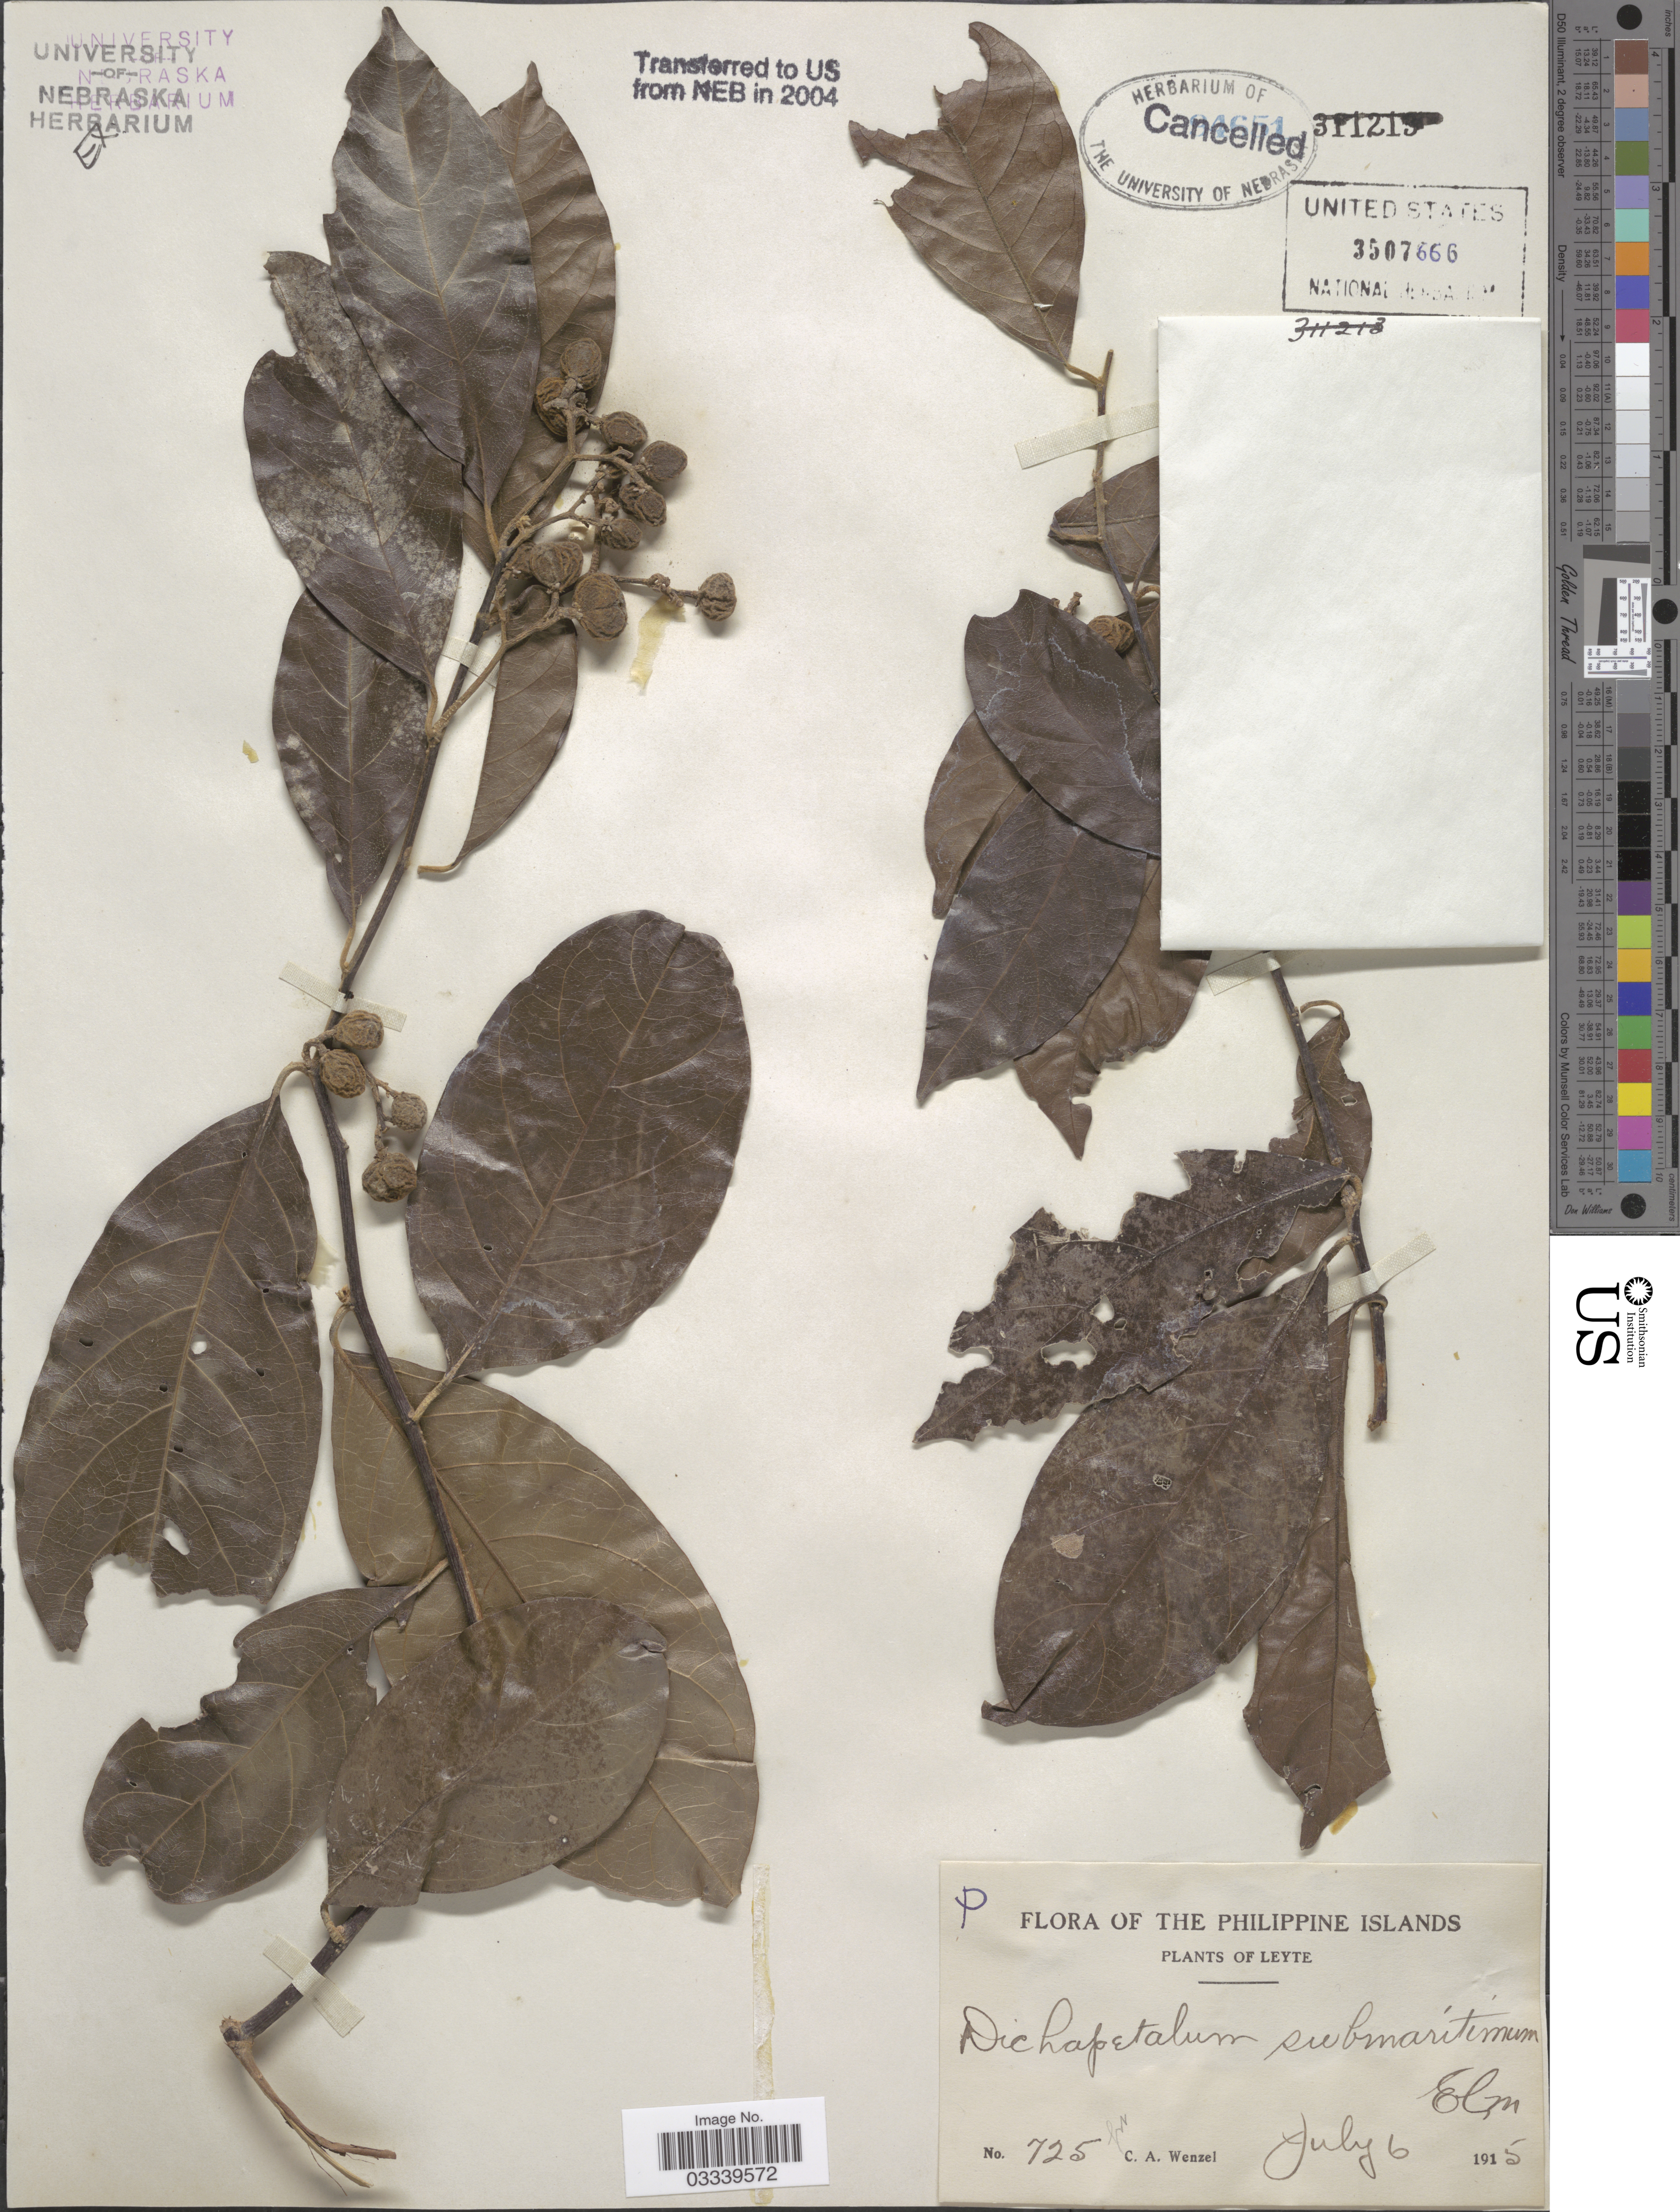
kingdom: Plantae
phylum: Tracheophyta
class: Magnoliopsida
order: Malpighiales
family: Dichapetalaceae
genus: Dichapetalum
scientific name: Dichapetalum timoriense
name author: (DC.) Boerl.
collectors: C. Wenzel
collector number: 725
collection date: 1915-07-06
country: Philippines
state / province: Eastern Visayas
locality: The Philippine Islands. Leyte.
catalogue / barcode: US 3507666